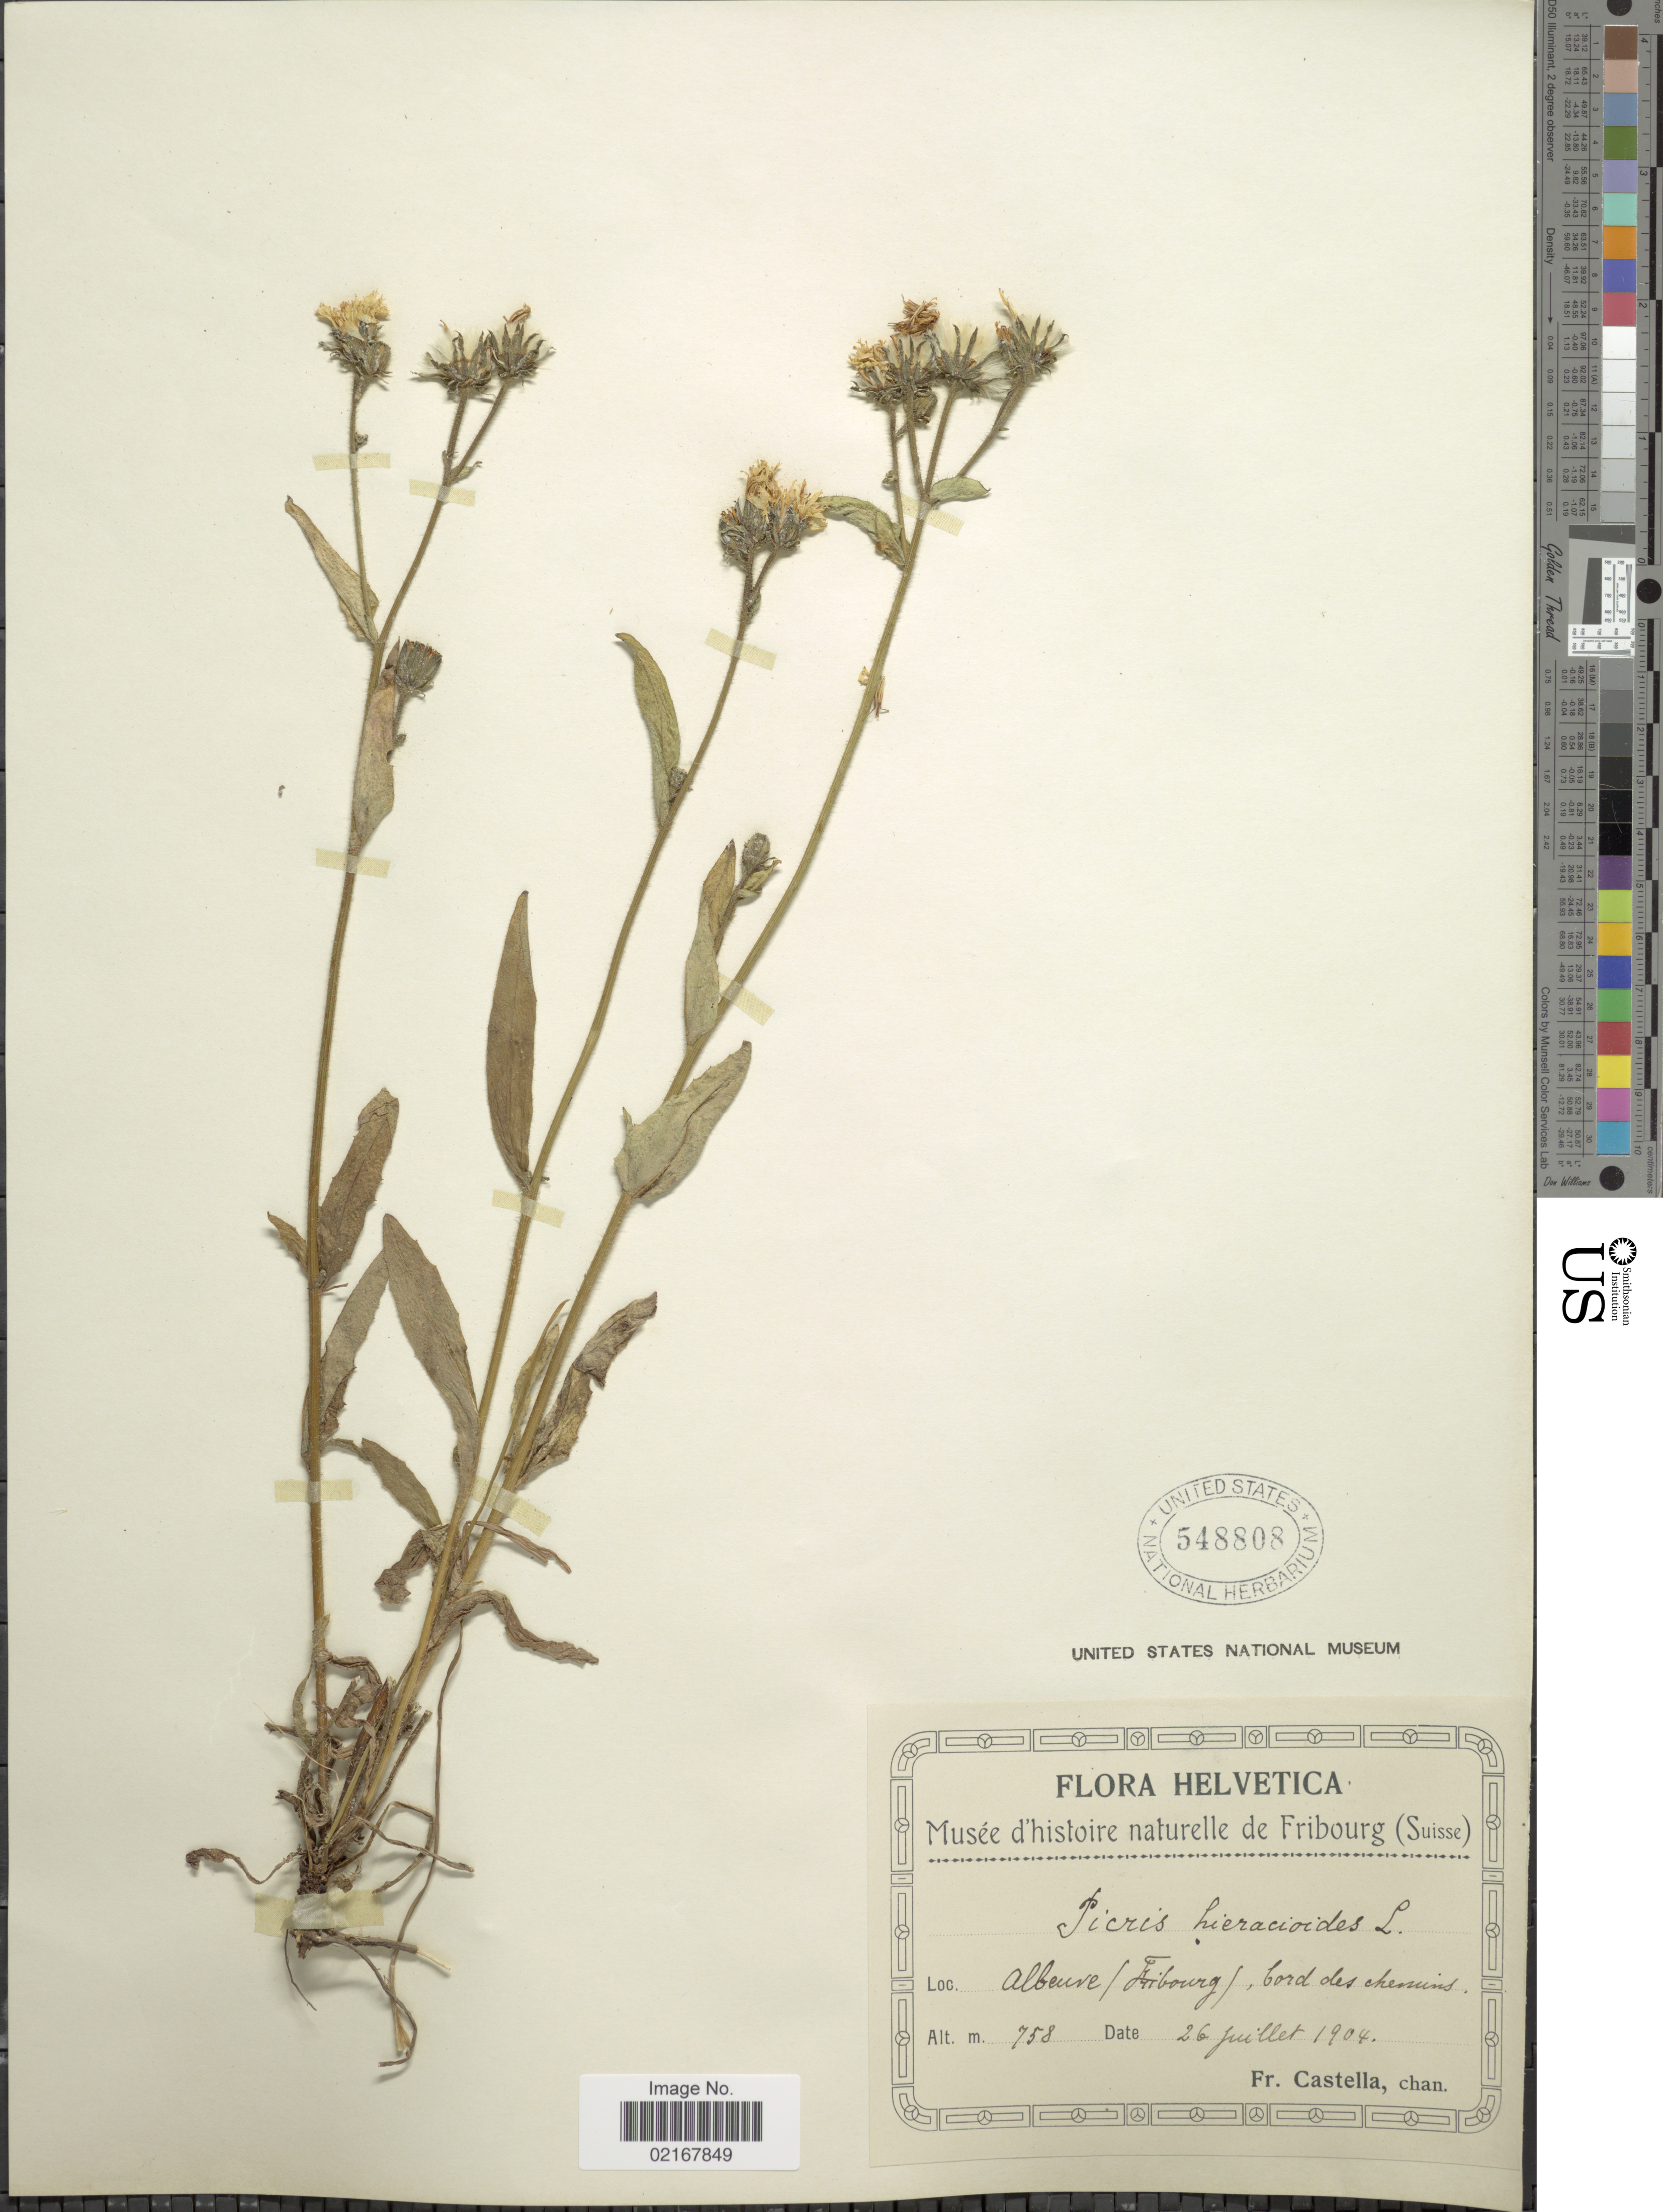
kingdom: Plantae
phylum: Tracheophyta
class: Magnoliopsida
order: Asterales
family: Asteraceae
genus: Picris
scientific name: Picris hieracioides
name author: L.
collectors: Fr. Castella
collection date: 1904-07-26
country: Switzerland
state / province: Fribourg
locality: Helvetica, Albeure (Fribourg)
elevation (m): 758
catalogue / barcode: US 548808